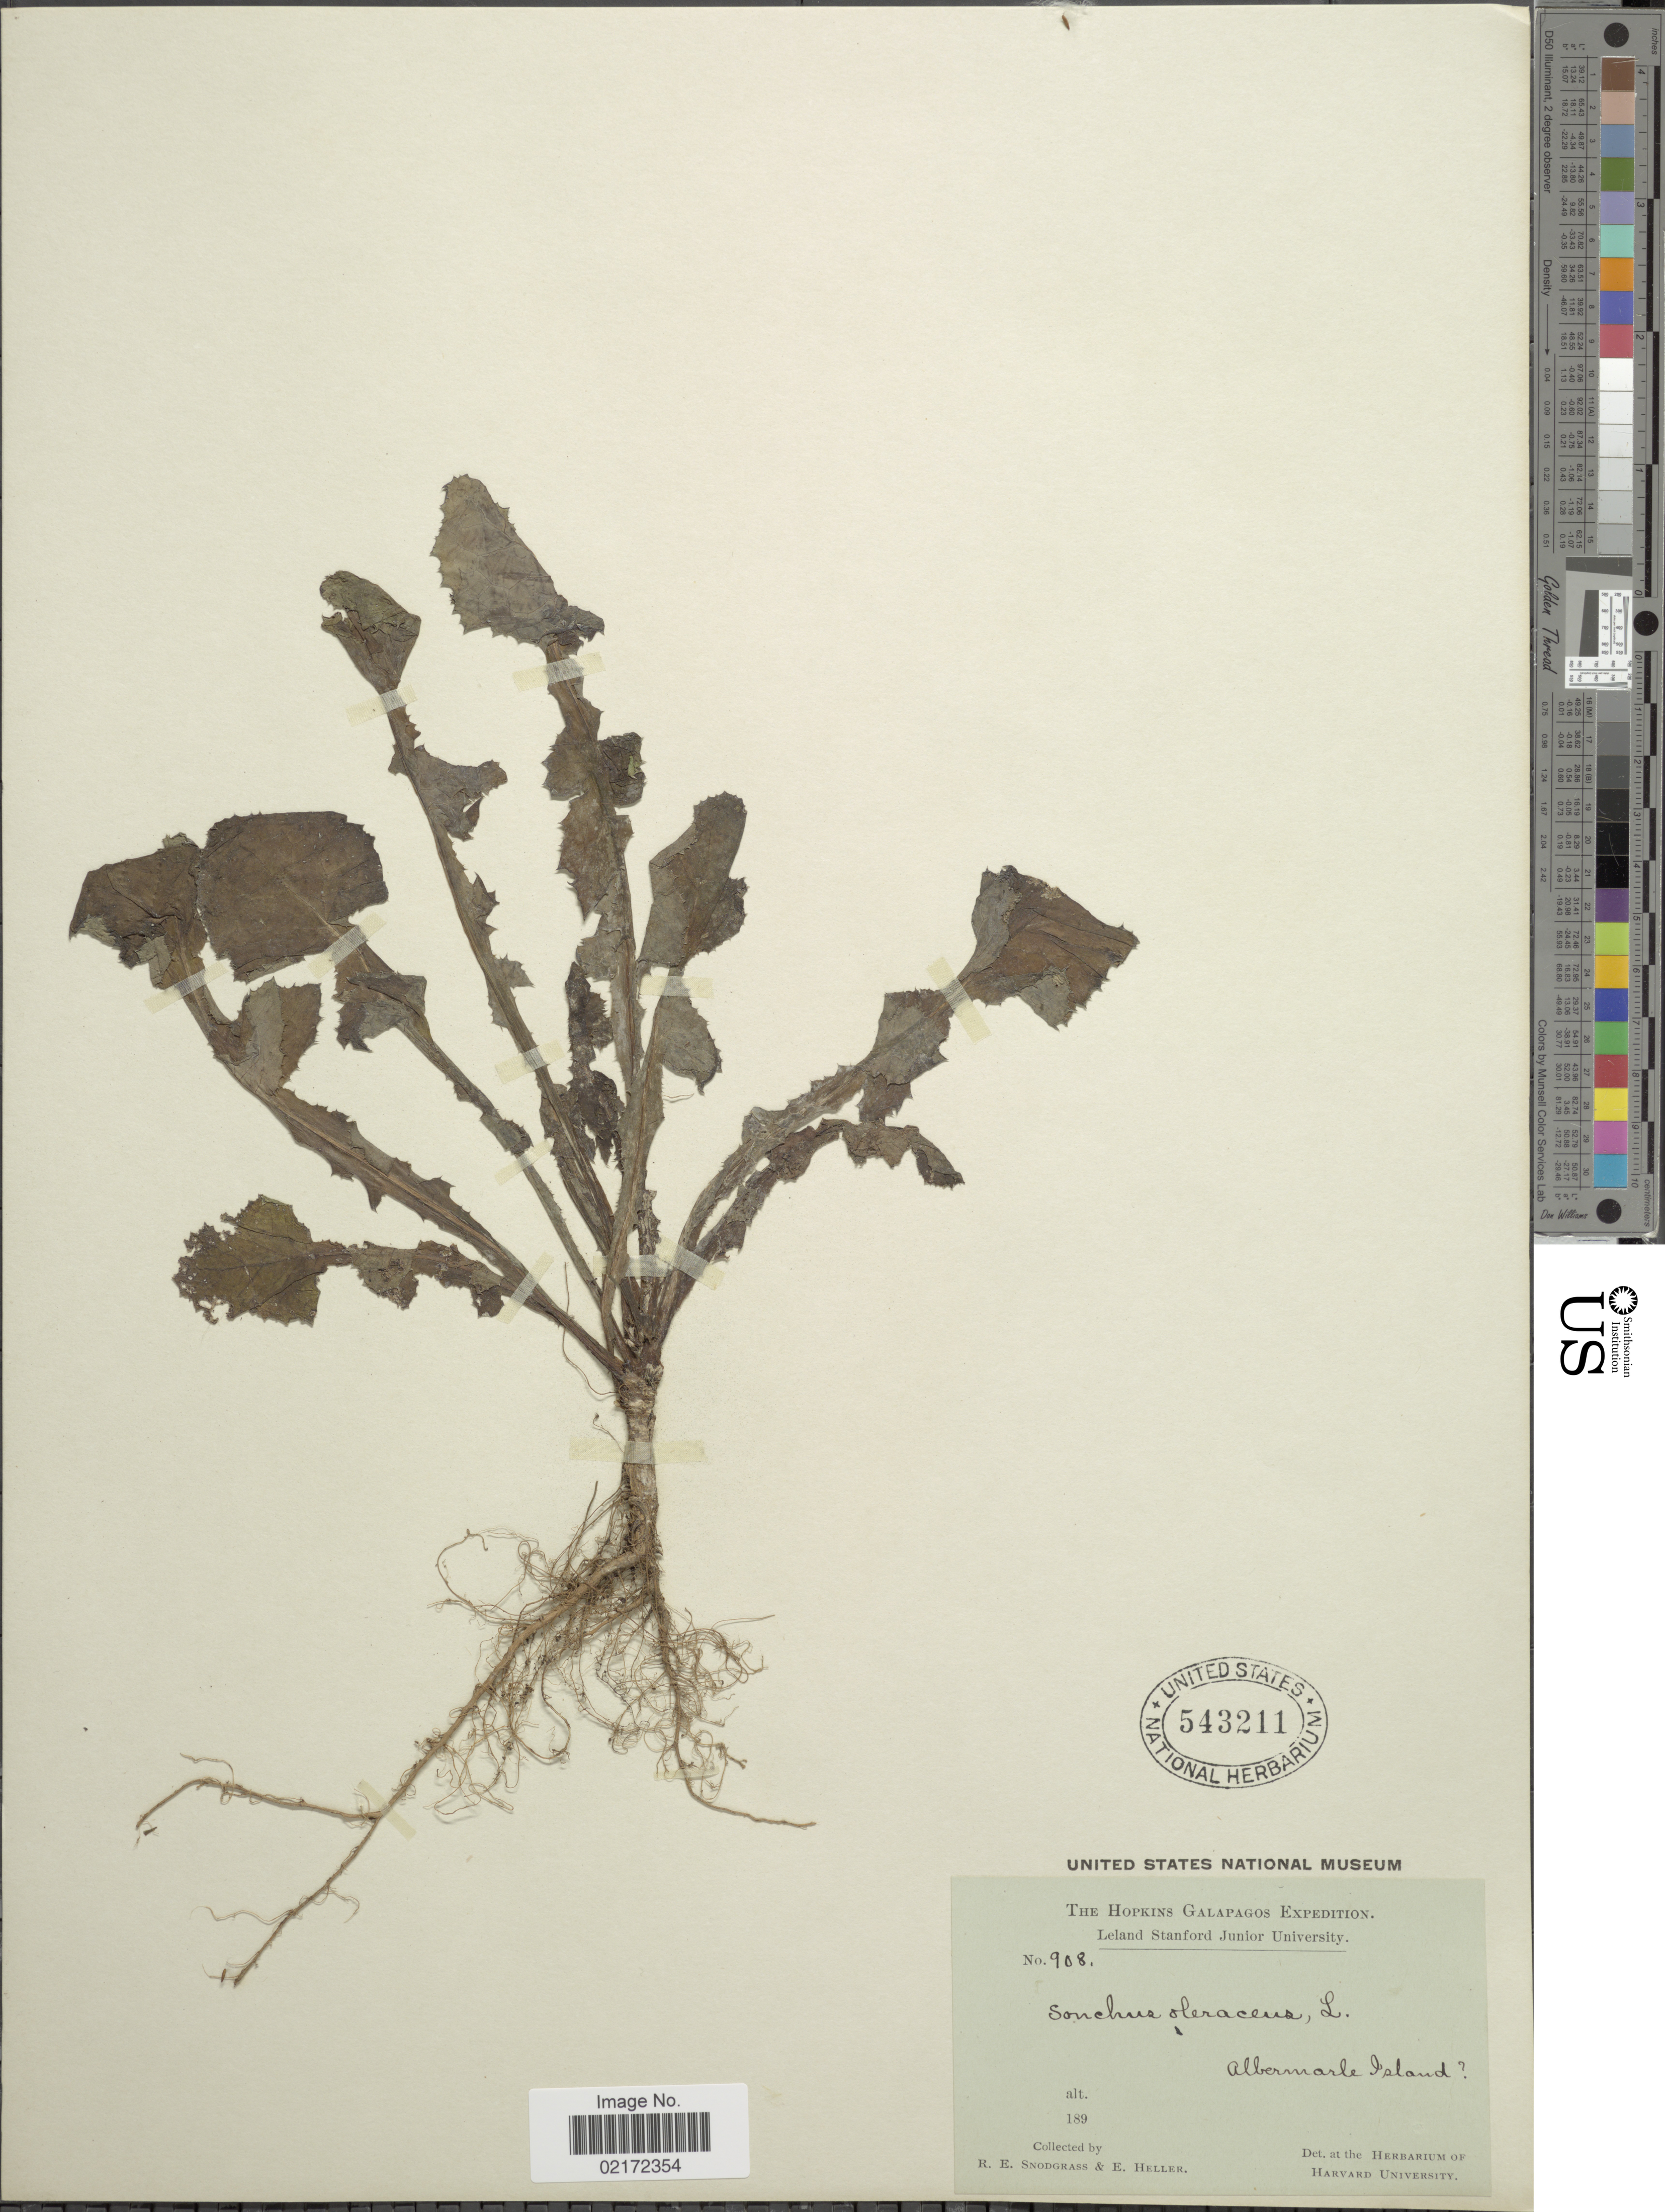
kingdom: Plantae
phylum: Tracheophyta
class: Magnoliopsida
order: Asterales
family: Asteraceae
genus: Sonchus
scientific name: Sonchus oleraceus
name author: L.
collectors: R. E. Snodgrass & E. Heller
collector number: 908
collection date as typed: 189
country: Ecuador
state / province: Colón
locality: The Hopkins Galapagos. Albemarle Island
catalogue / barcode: US 543211